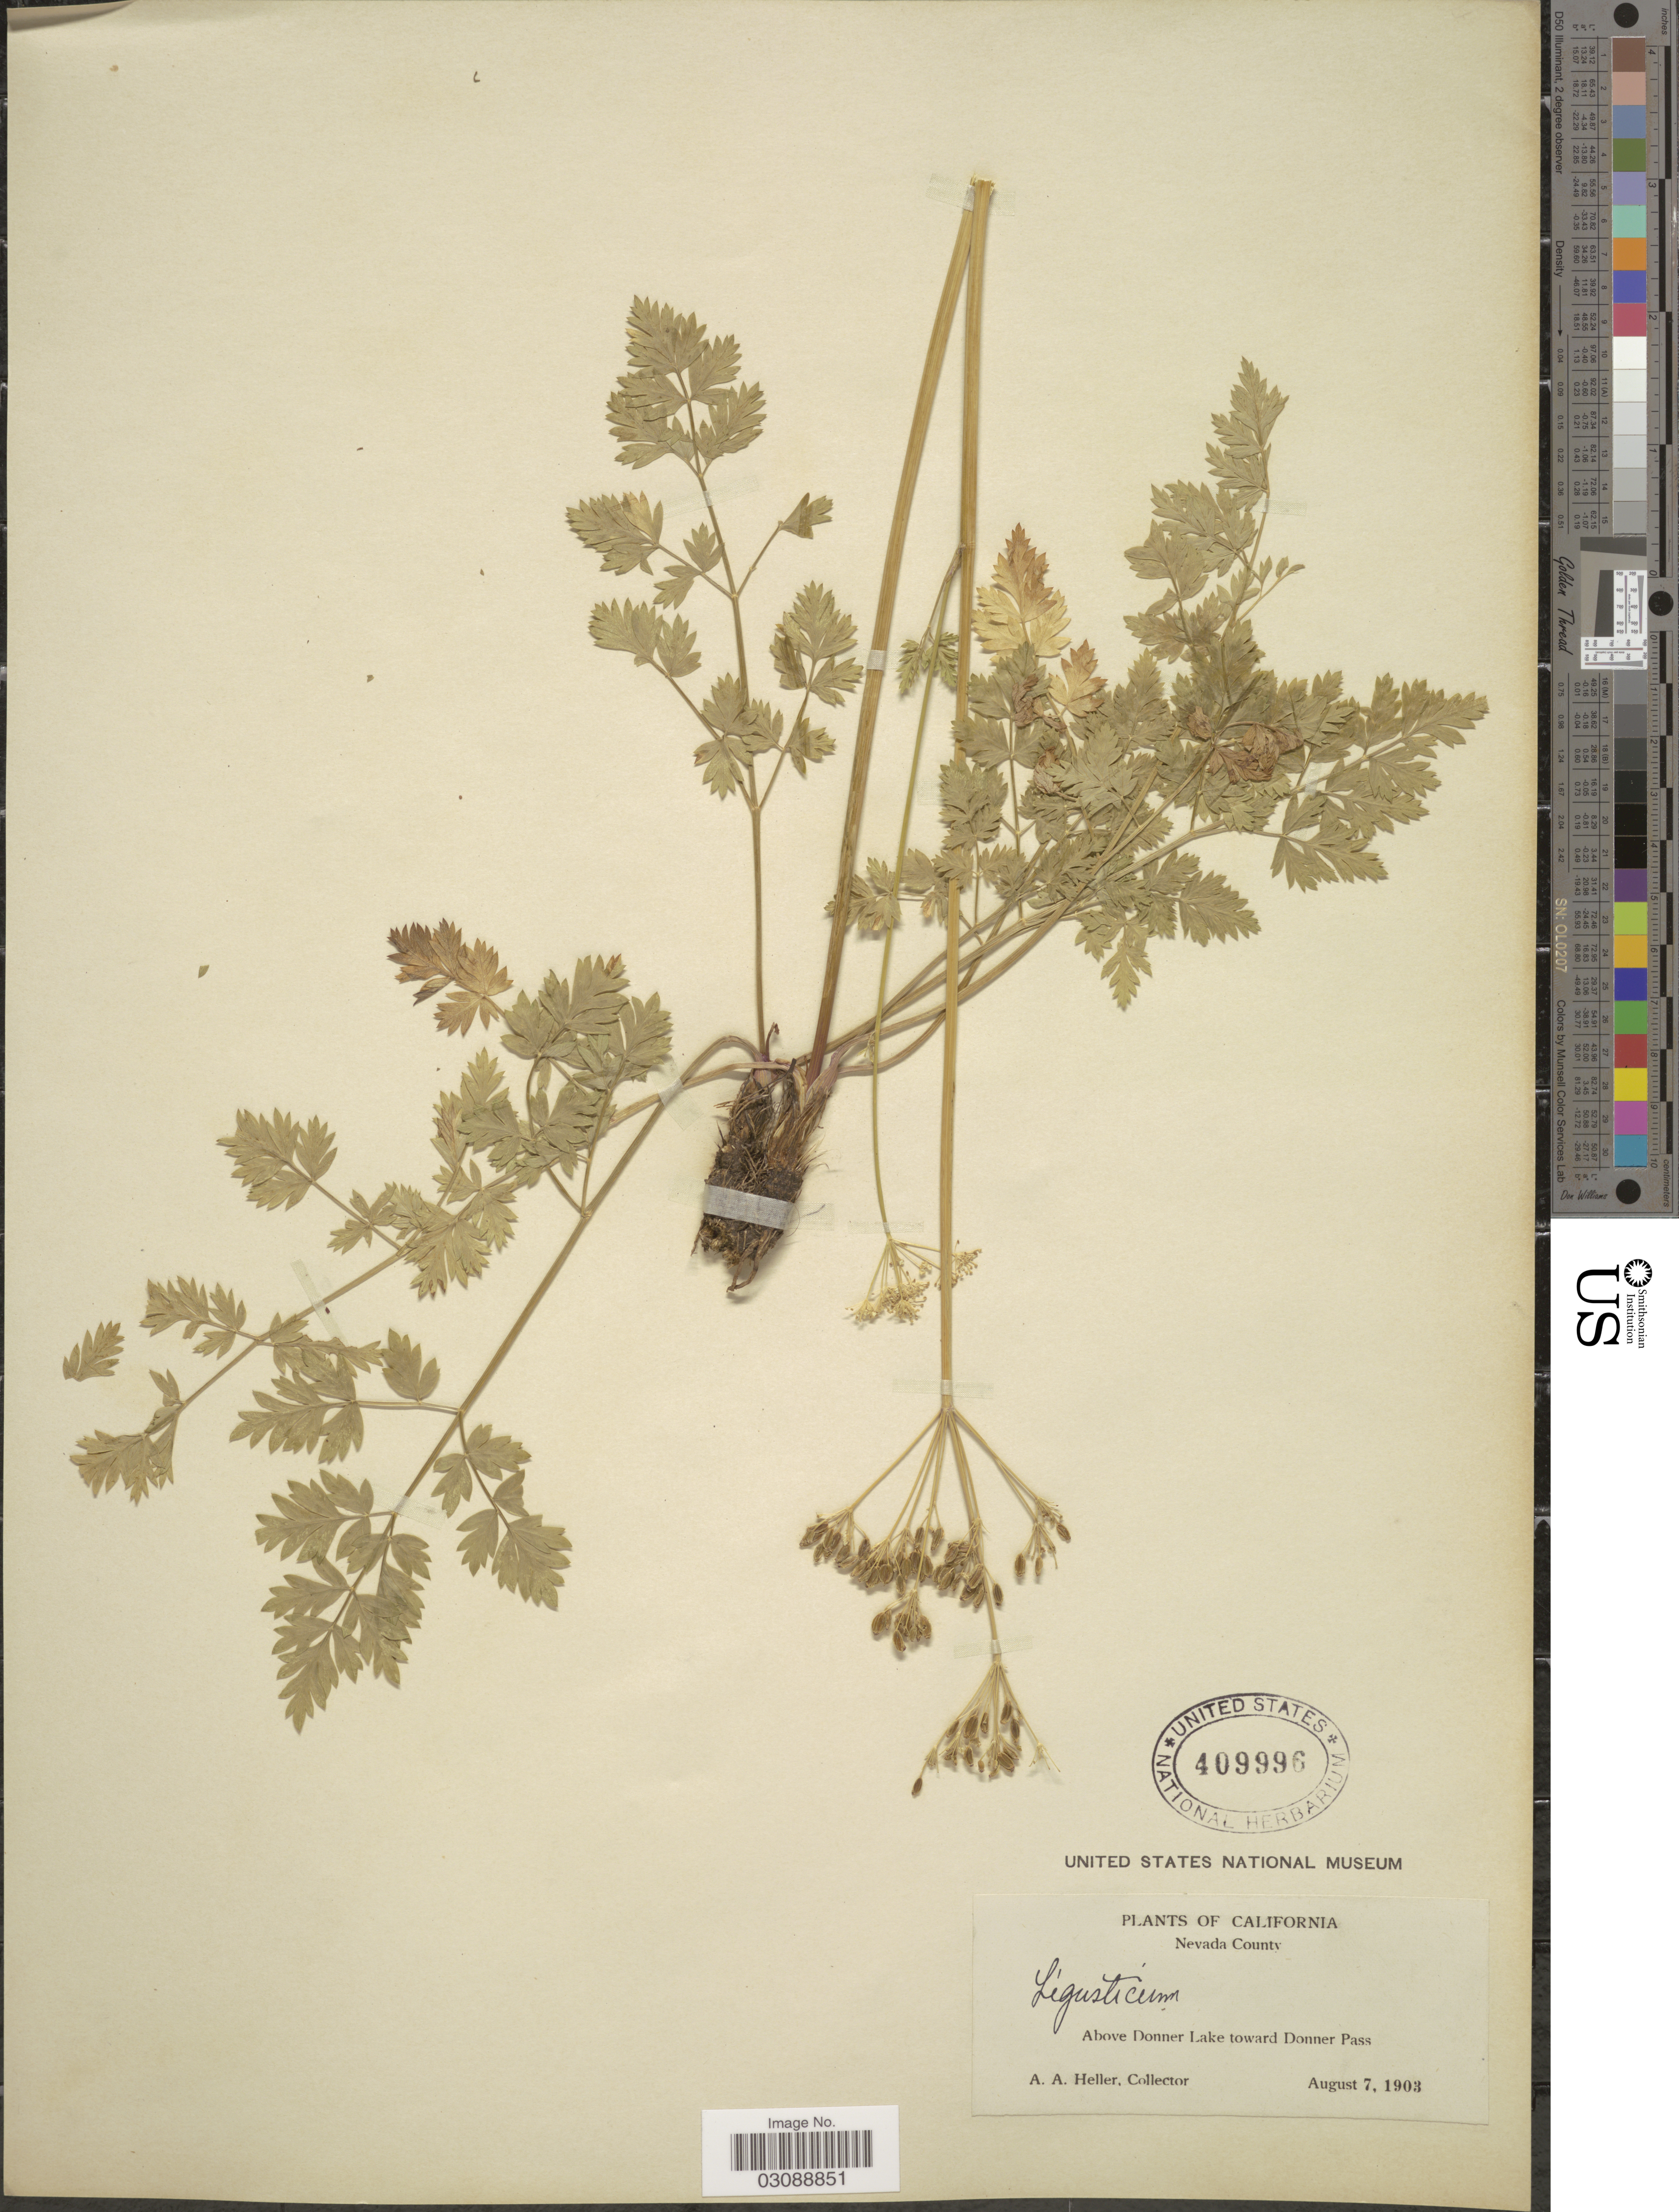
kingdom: Plantae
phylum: Tracheophyta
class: Magnoliopsida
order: Apiales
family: Apiaceae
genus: Ligusticum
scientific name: Ligusticum grayi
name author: J.M. Coult. & Rose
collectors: A. A. Heller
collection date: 1903-08-07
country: United States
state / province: California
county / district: Nevada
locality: Nevada County. Above Donner Lake toward Donner Pass.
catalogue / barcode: US 409996